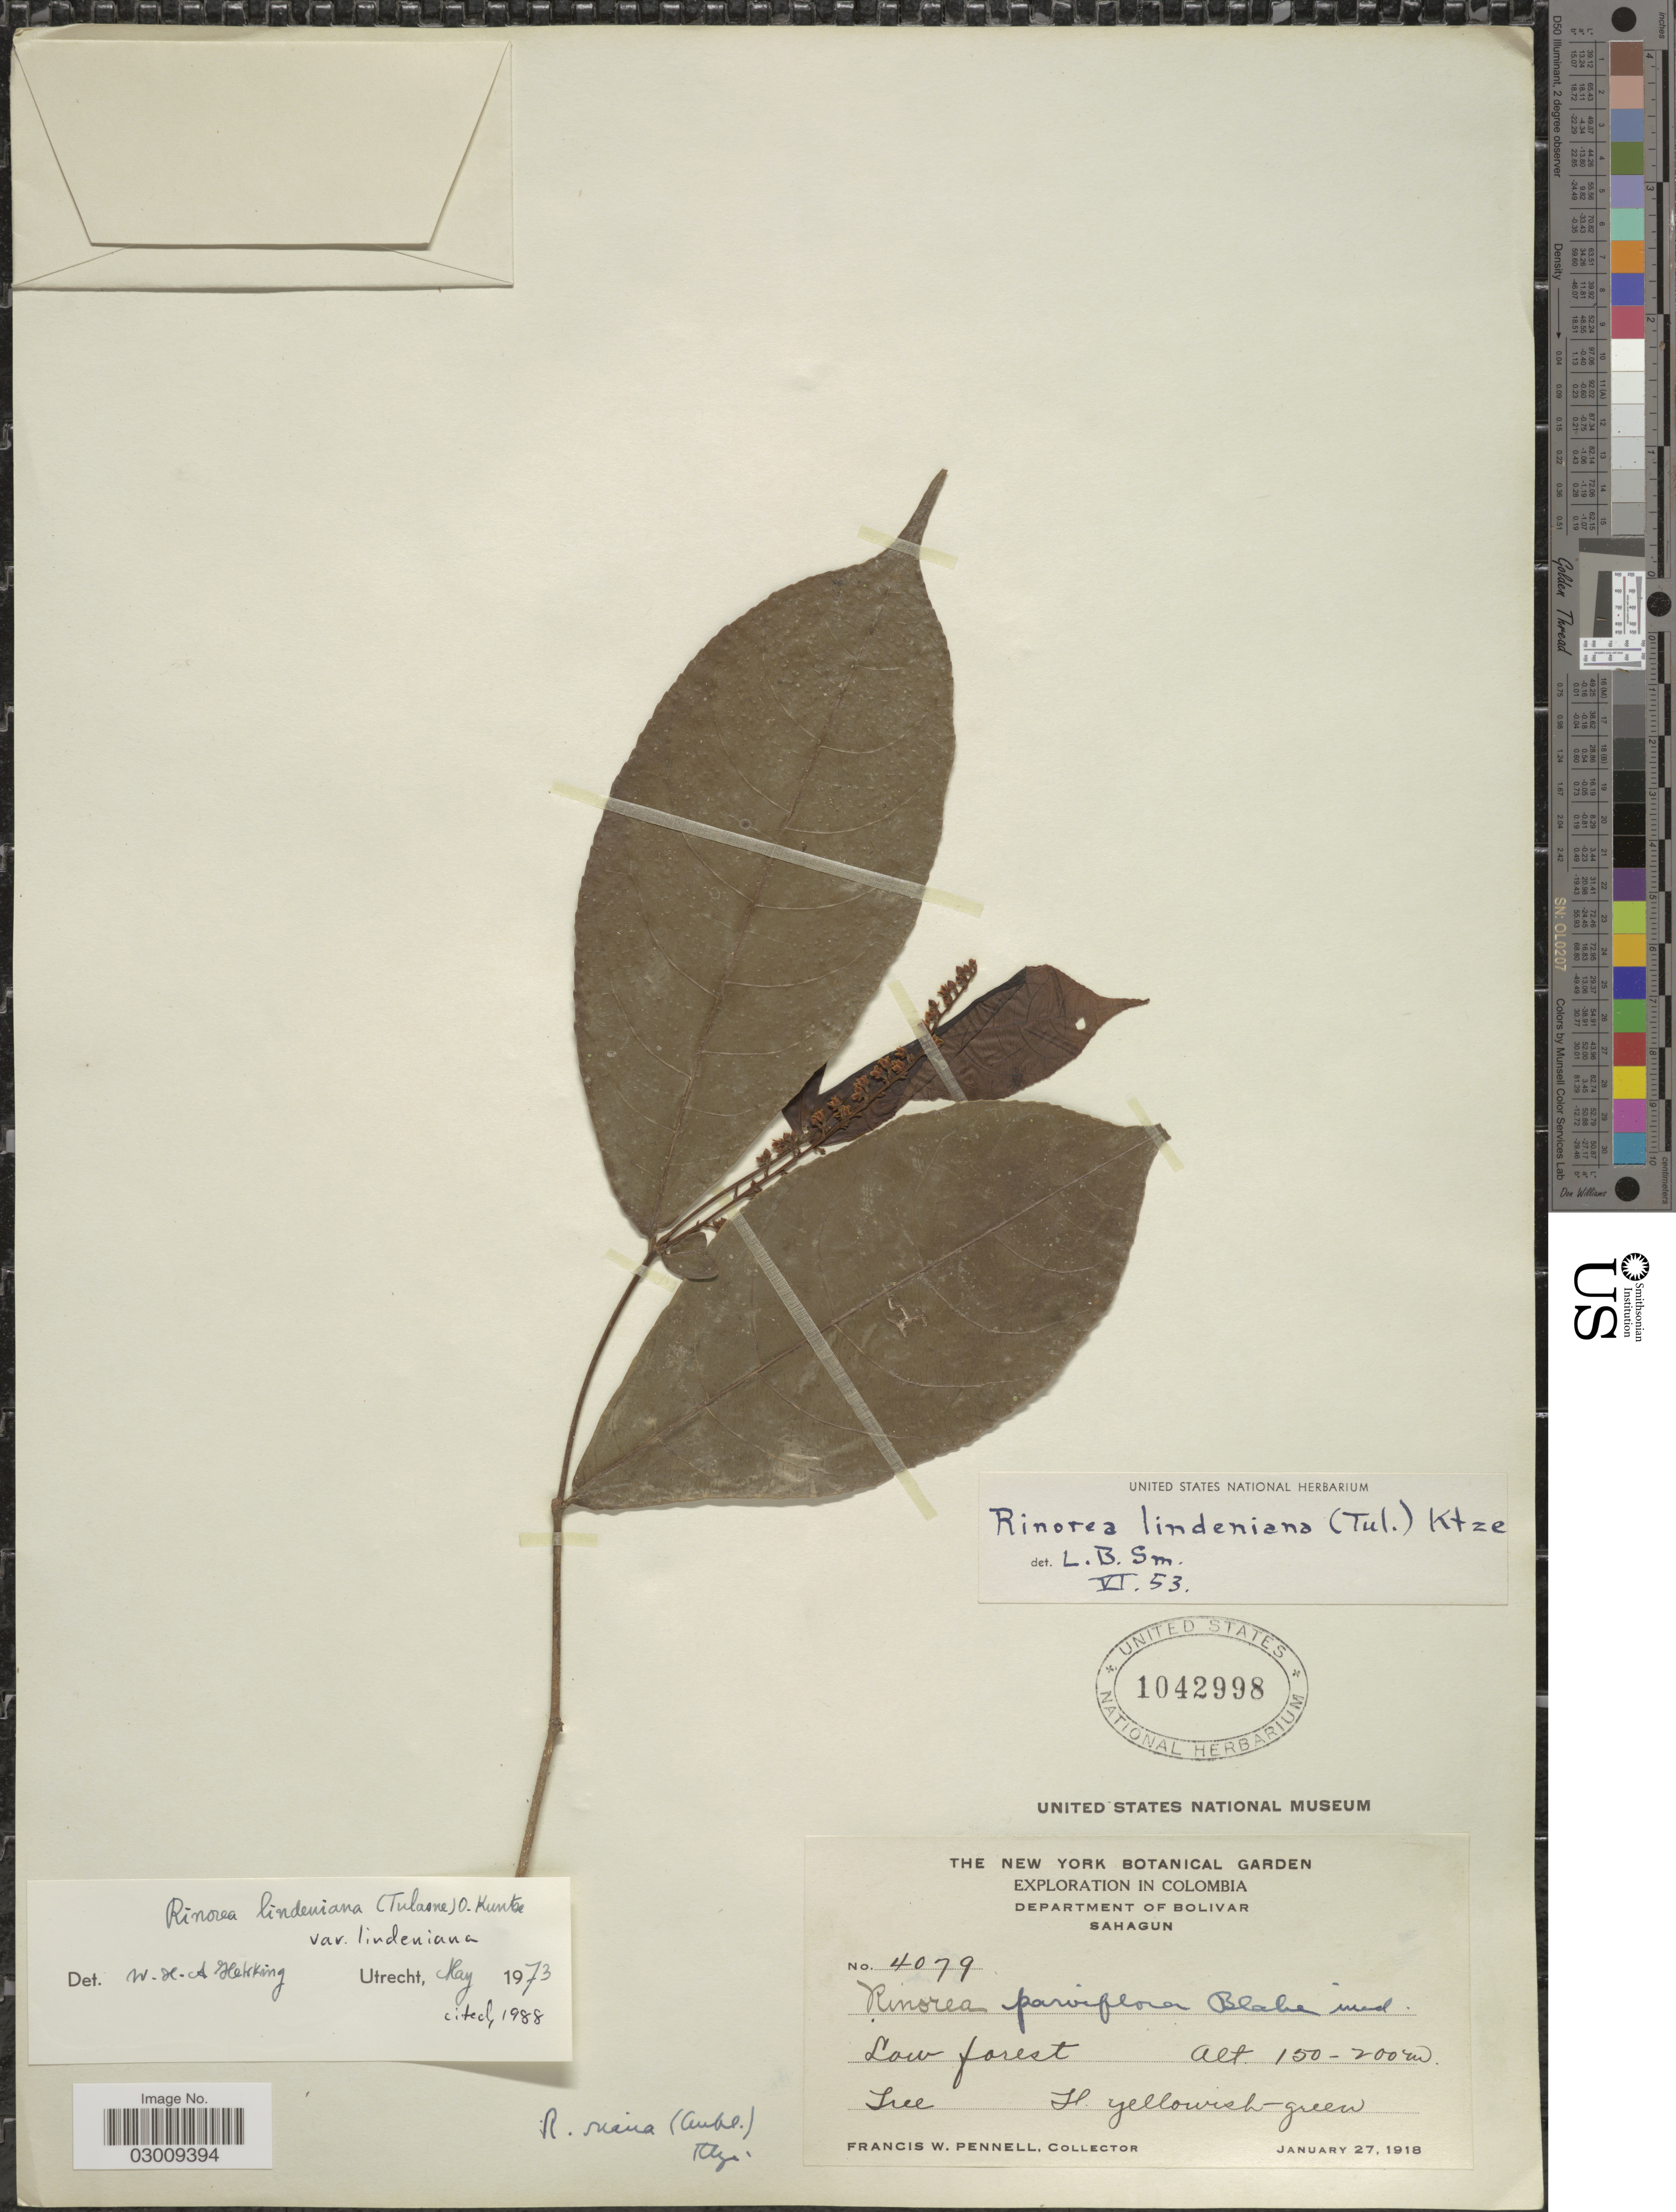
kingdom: Plantae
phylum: Tracheophyta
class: Magnoliopsida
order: Malpighiales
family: Violaceae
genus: Rinorea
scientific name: Rinorea lindeniana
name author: (Tul.) Kuntze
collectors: F. W. Pennell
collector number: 4079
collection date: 1918-01-27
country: Colombia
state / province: Bolívar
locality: Department of Bolivar. Sahagun.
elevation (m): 150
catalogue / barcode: US 1042998